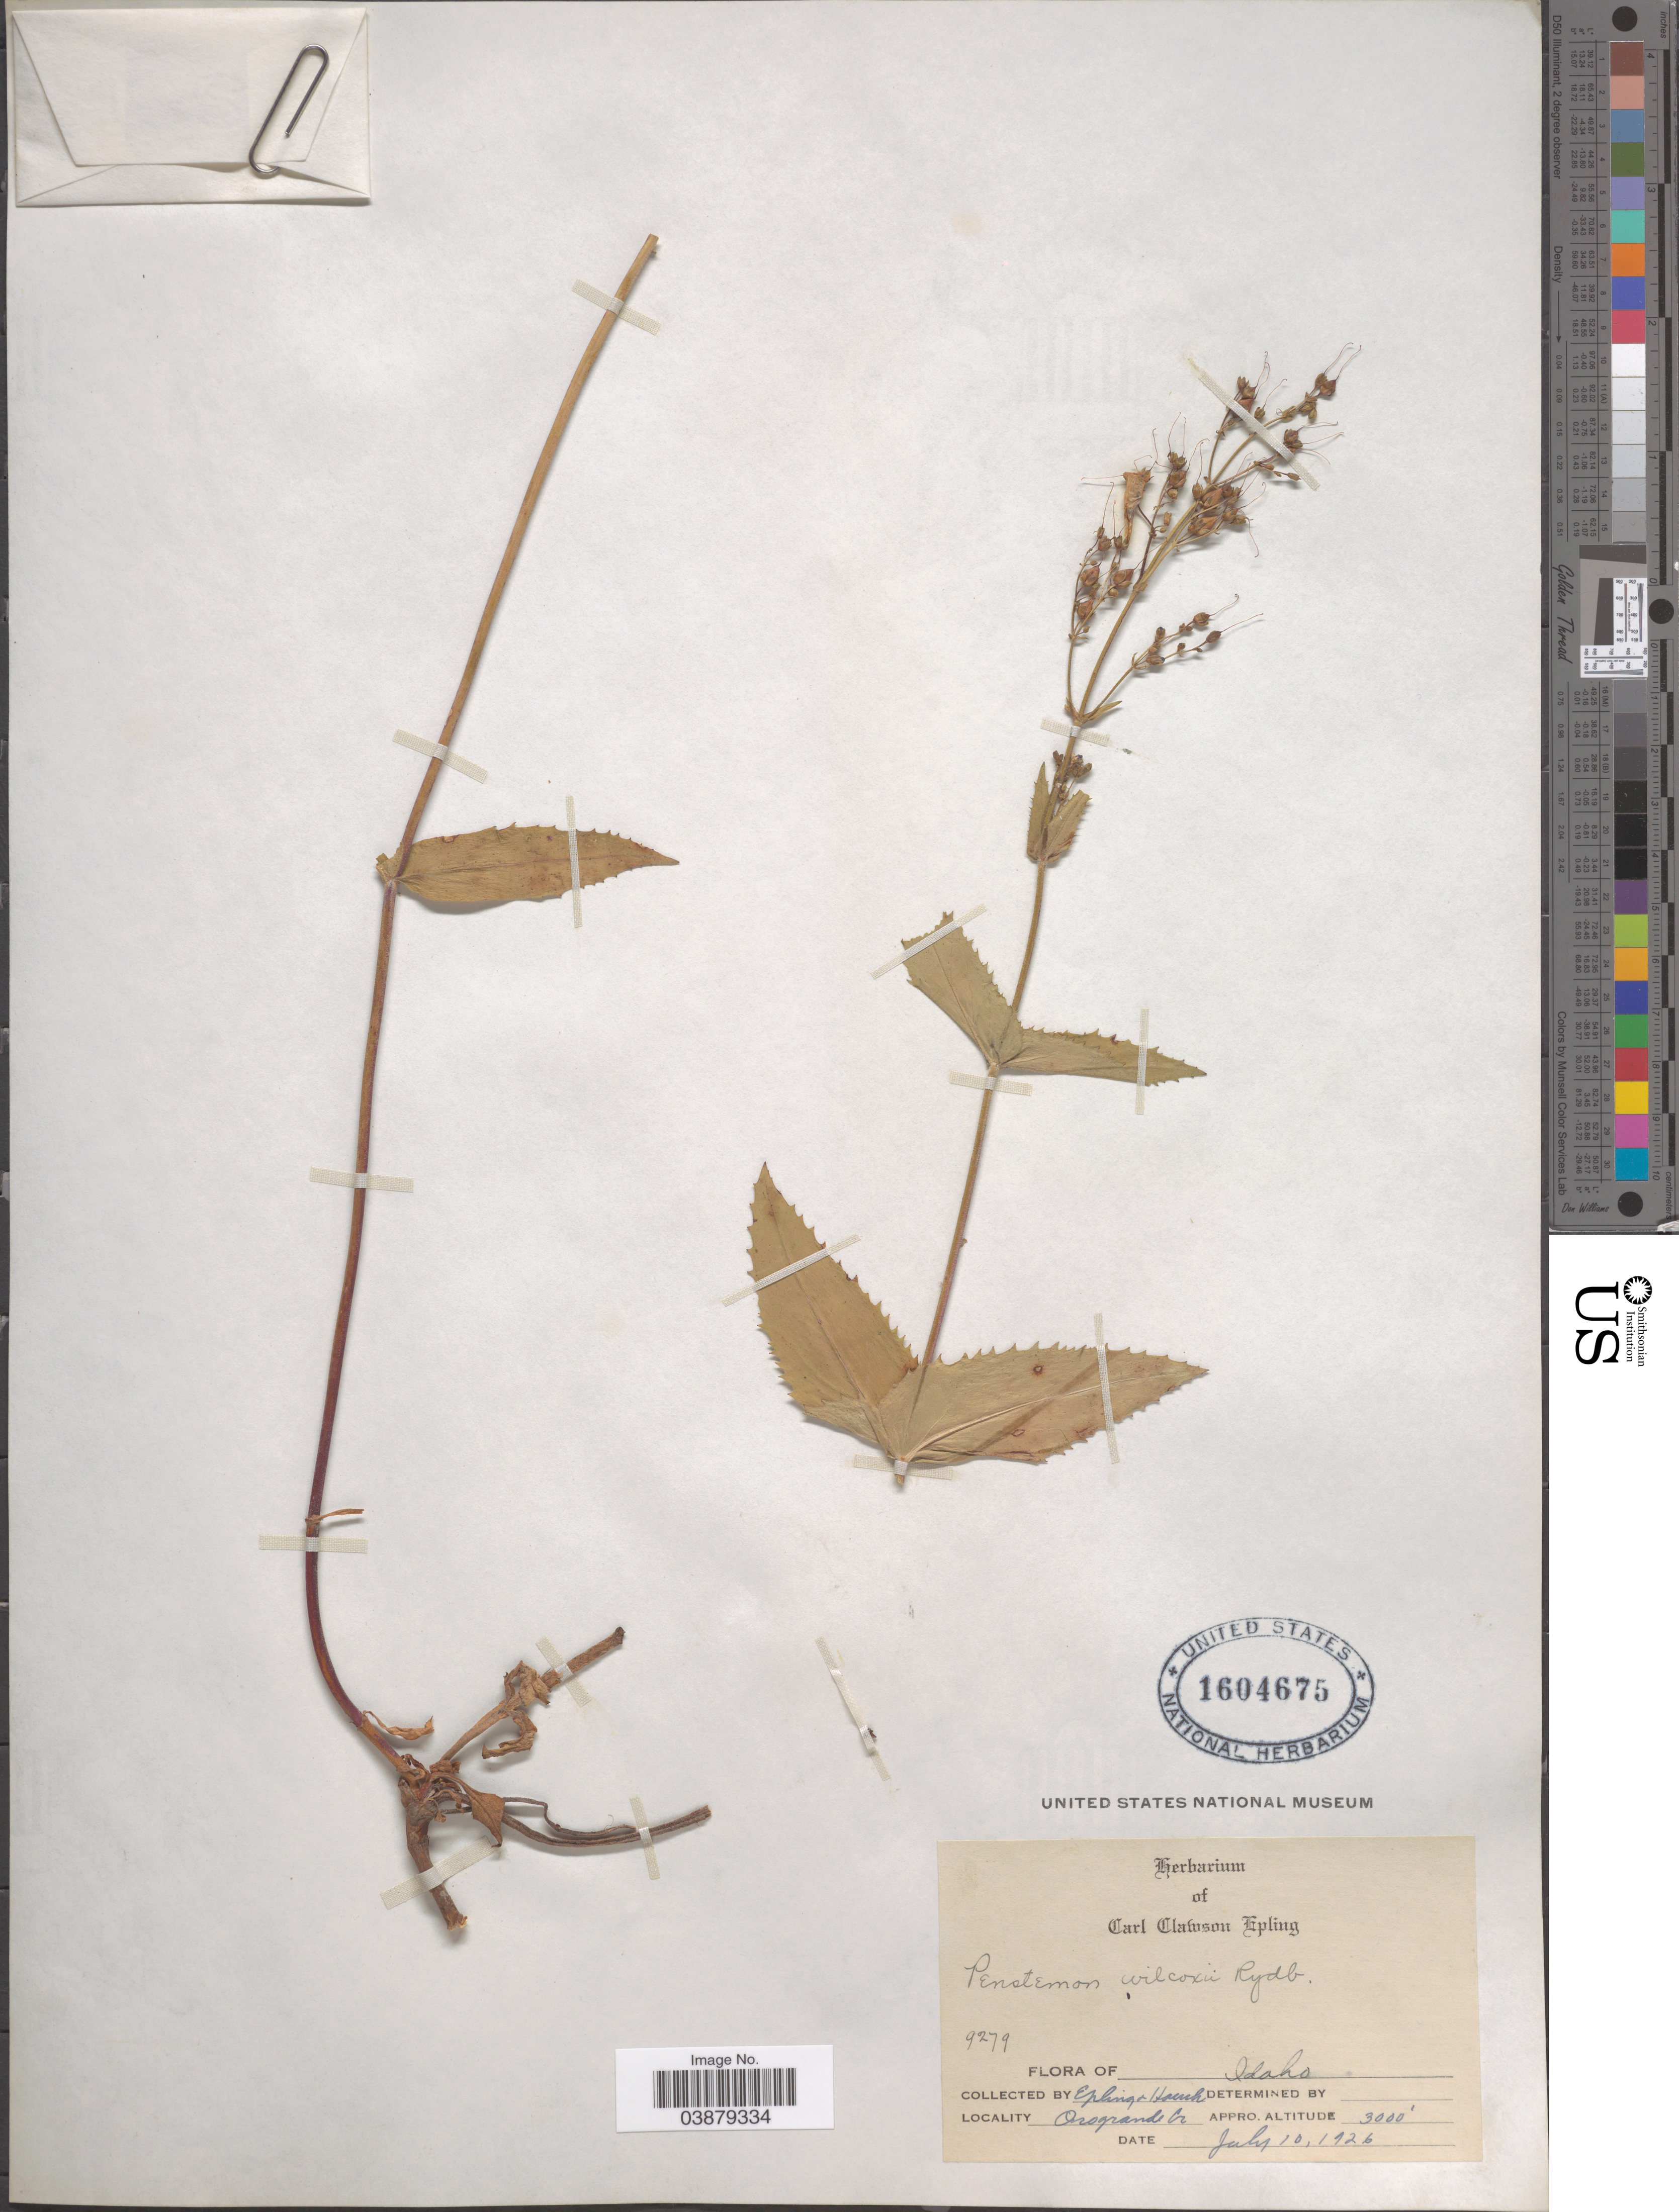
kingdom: Plantae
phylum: Tracheophyta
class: Magnoliopsida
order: Lamiales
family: Plantaginaceae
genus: Penstemon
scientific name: Penstemon wilcoxii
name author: Rydb.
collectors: -- Epling & Houch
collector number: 9279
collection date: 2002-07-10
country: United States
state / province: Idaho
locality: Orogrande Cr.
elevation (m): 914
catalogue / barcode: US 1604675